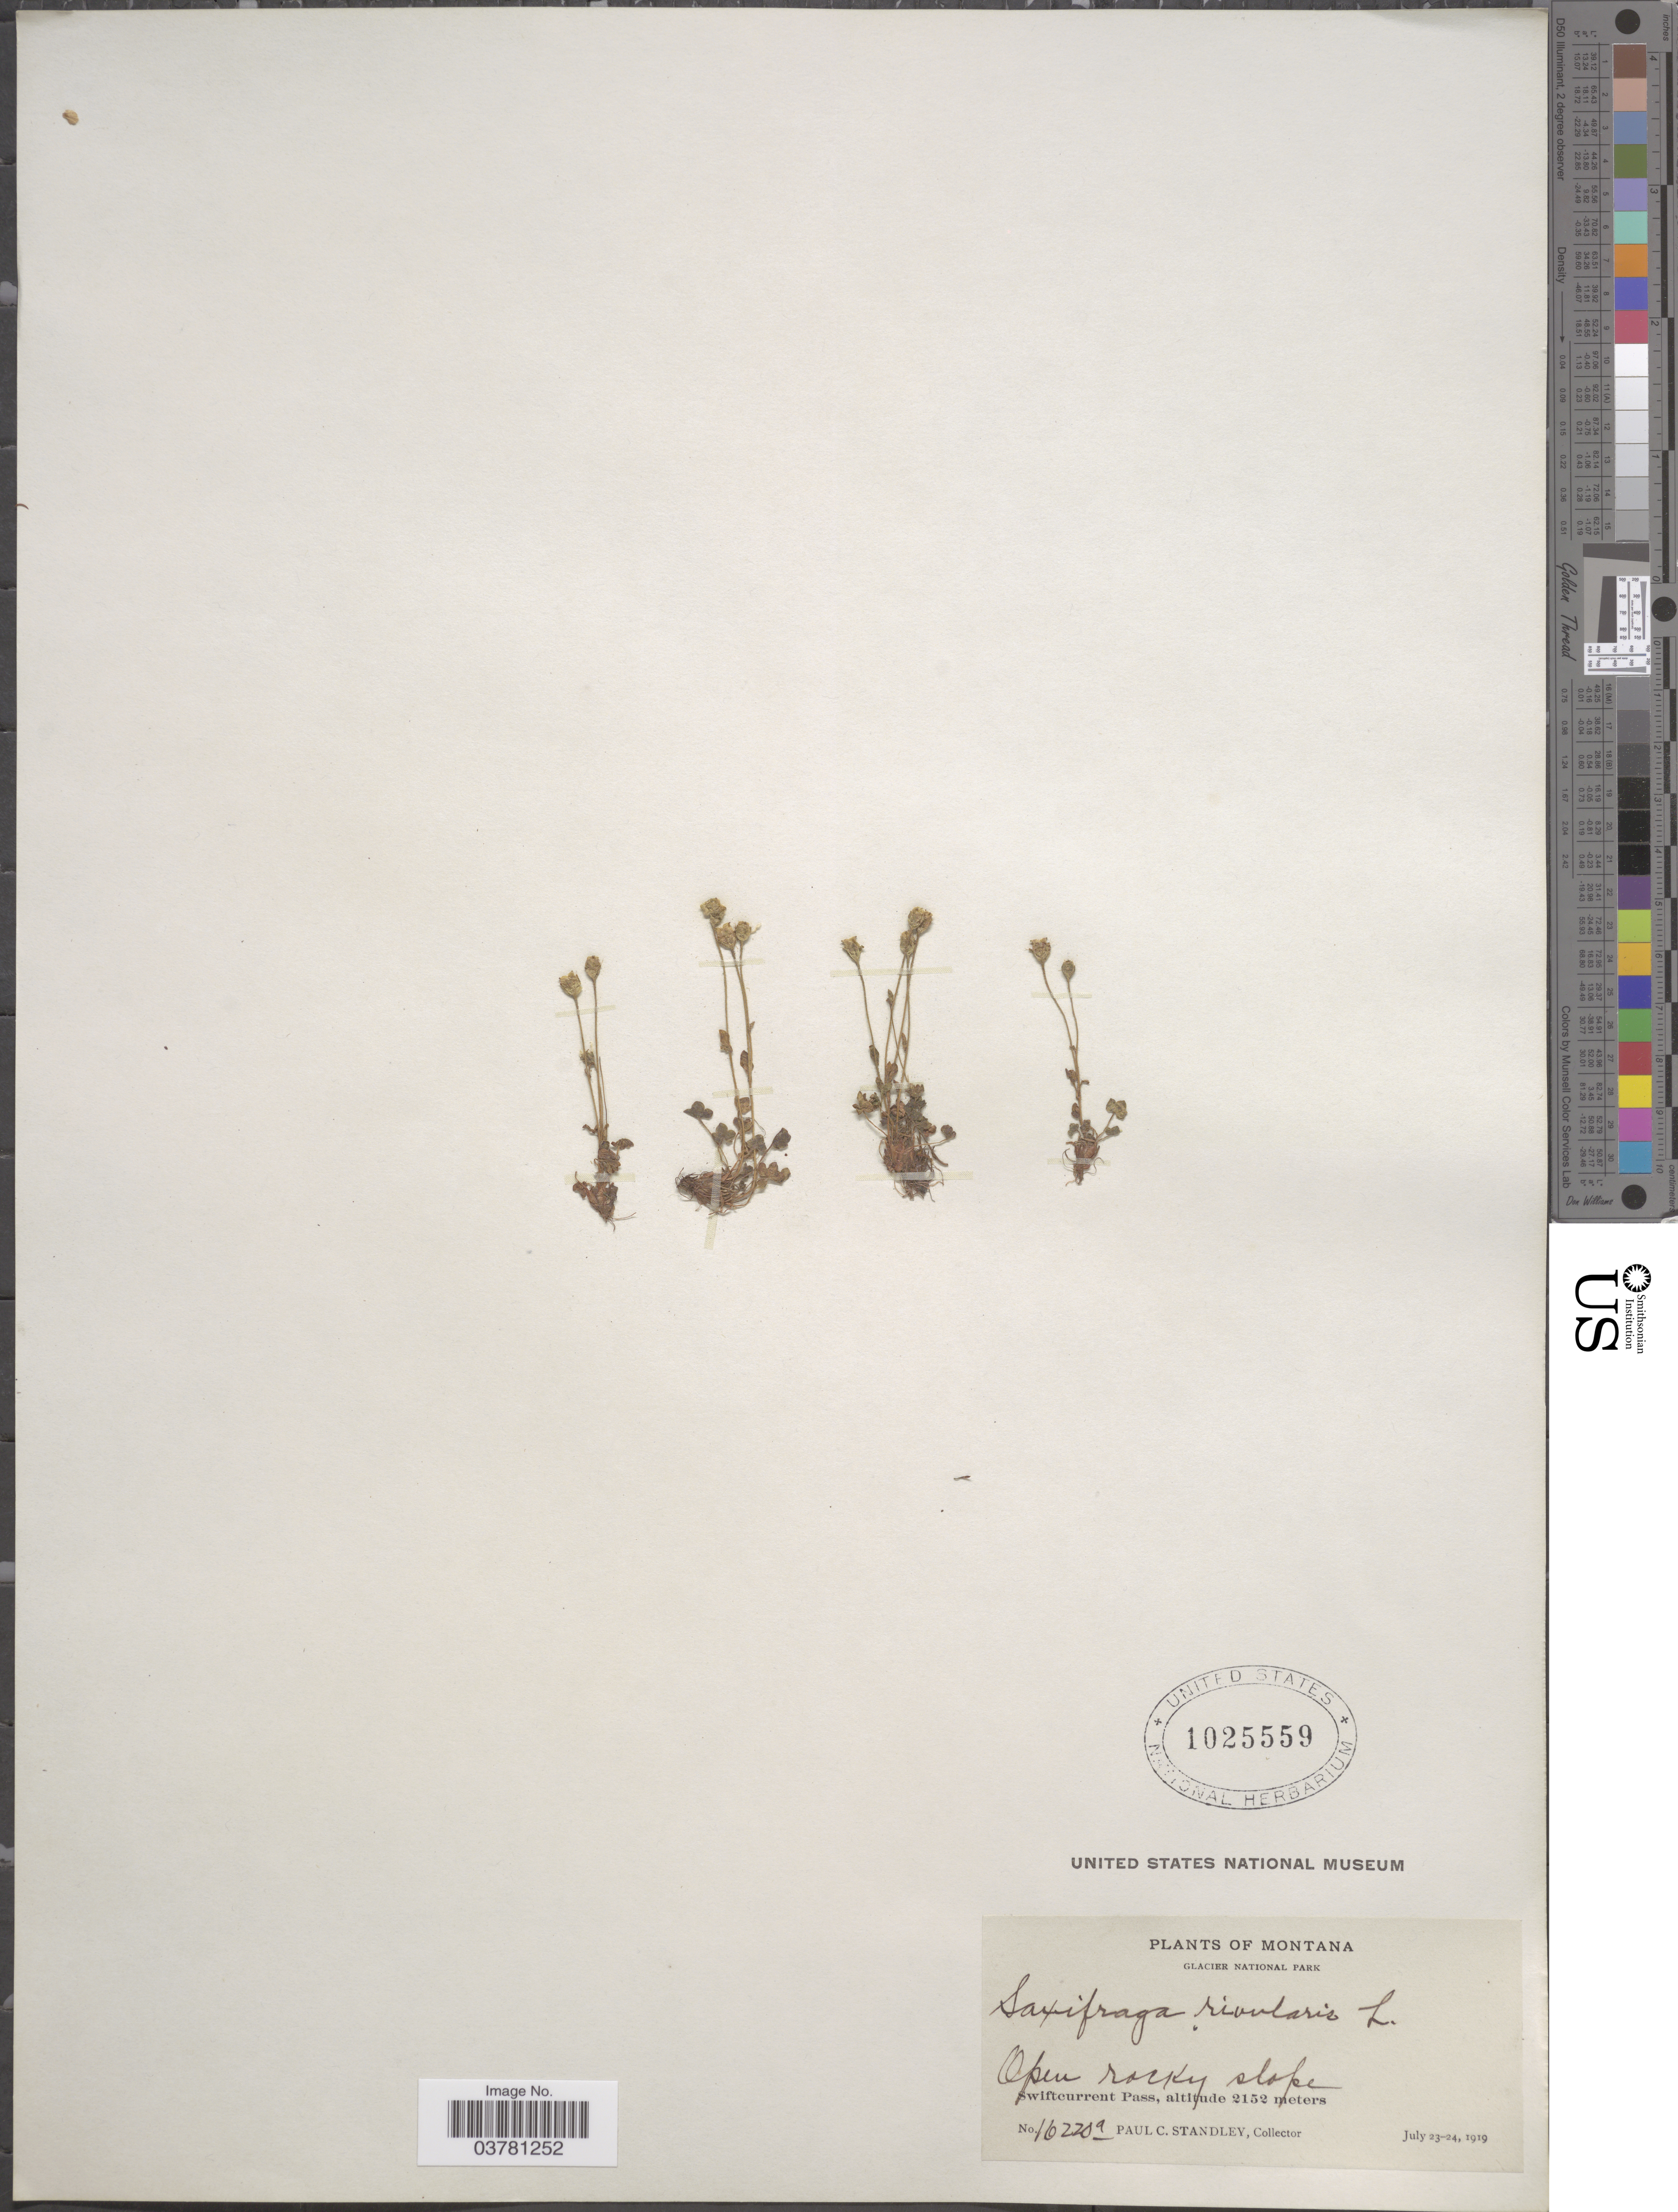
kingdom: Plantae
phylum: Tracheophyta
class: Magnoliopsida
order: Saxifragales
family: Saxifragaceae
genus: Saxifraga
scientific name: Saxifraga rivularis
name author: L.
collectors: P. C. Standley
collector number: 16220a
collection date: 1919-07-23/1919-07-24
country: United States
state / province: Montana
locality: Glacier National Park. Open rocky slope. Swiftcurrent Pass.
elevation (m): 2152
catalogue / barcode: US 1025559